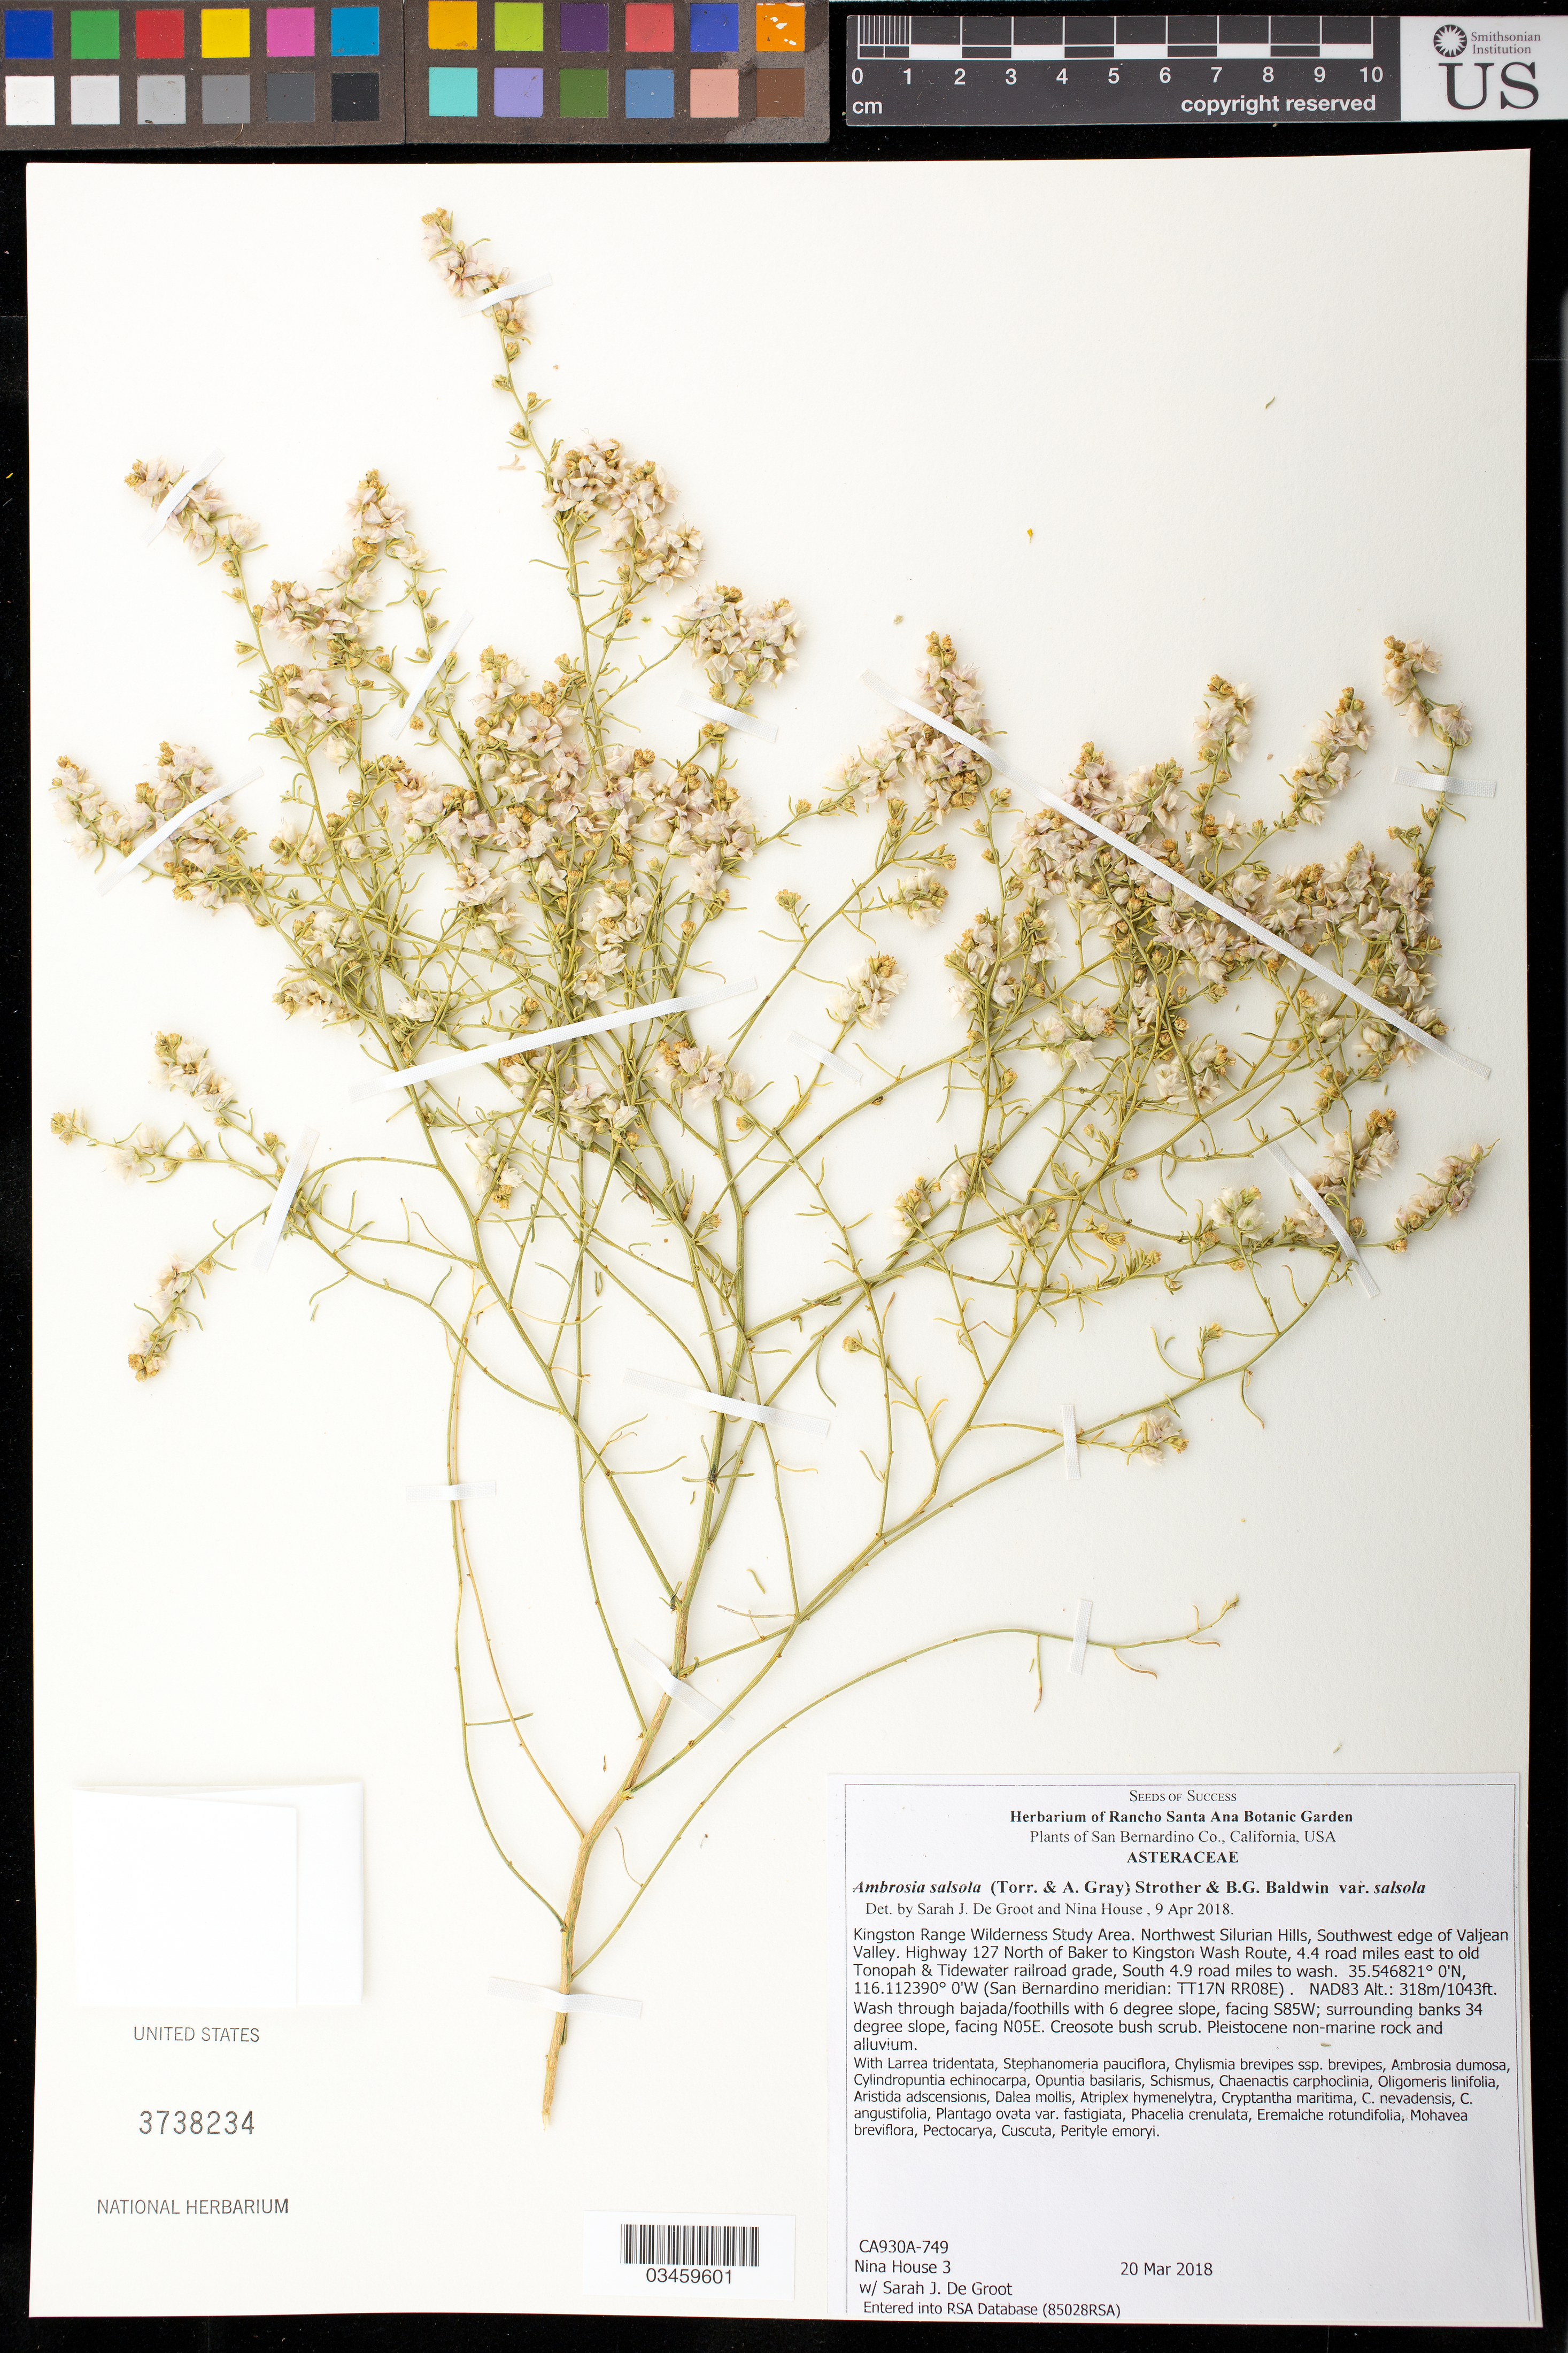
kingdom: Plantae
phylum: Tracheophyta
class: Magnoliopsida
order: Asterales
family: Asteraceae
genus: Ambrosia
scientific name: Ambrosia salsola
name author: (Torr. & A. Gray) Strother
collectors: N. House & S. De Groot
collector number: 3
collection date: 2018-03-20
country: United States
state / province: California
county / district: San Bernardino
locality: Kingston Range Wilderness Study Area, NW Silurian Hills, SW edge of Valjean Valley. Hwy 127 N of Baker to Kingston Wash Route, 4.4 road mi. E to old Tonopah and Tidewater railroad grade, S 4.9 road mi to wash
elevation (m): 318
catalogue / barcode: US 3738234